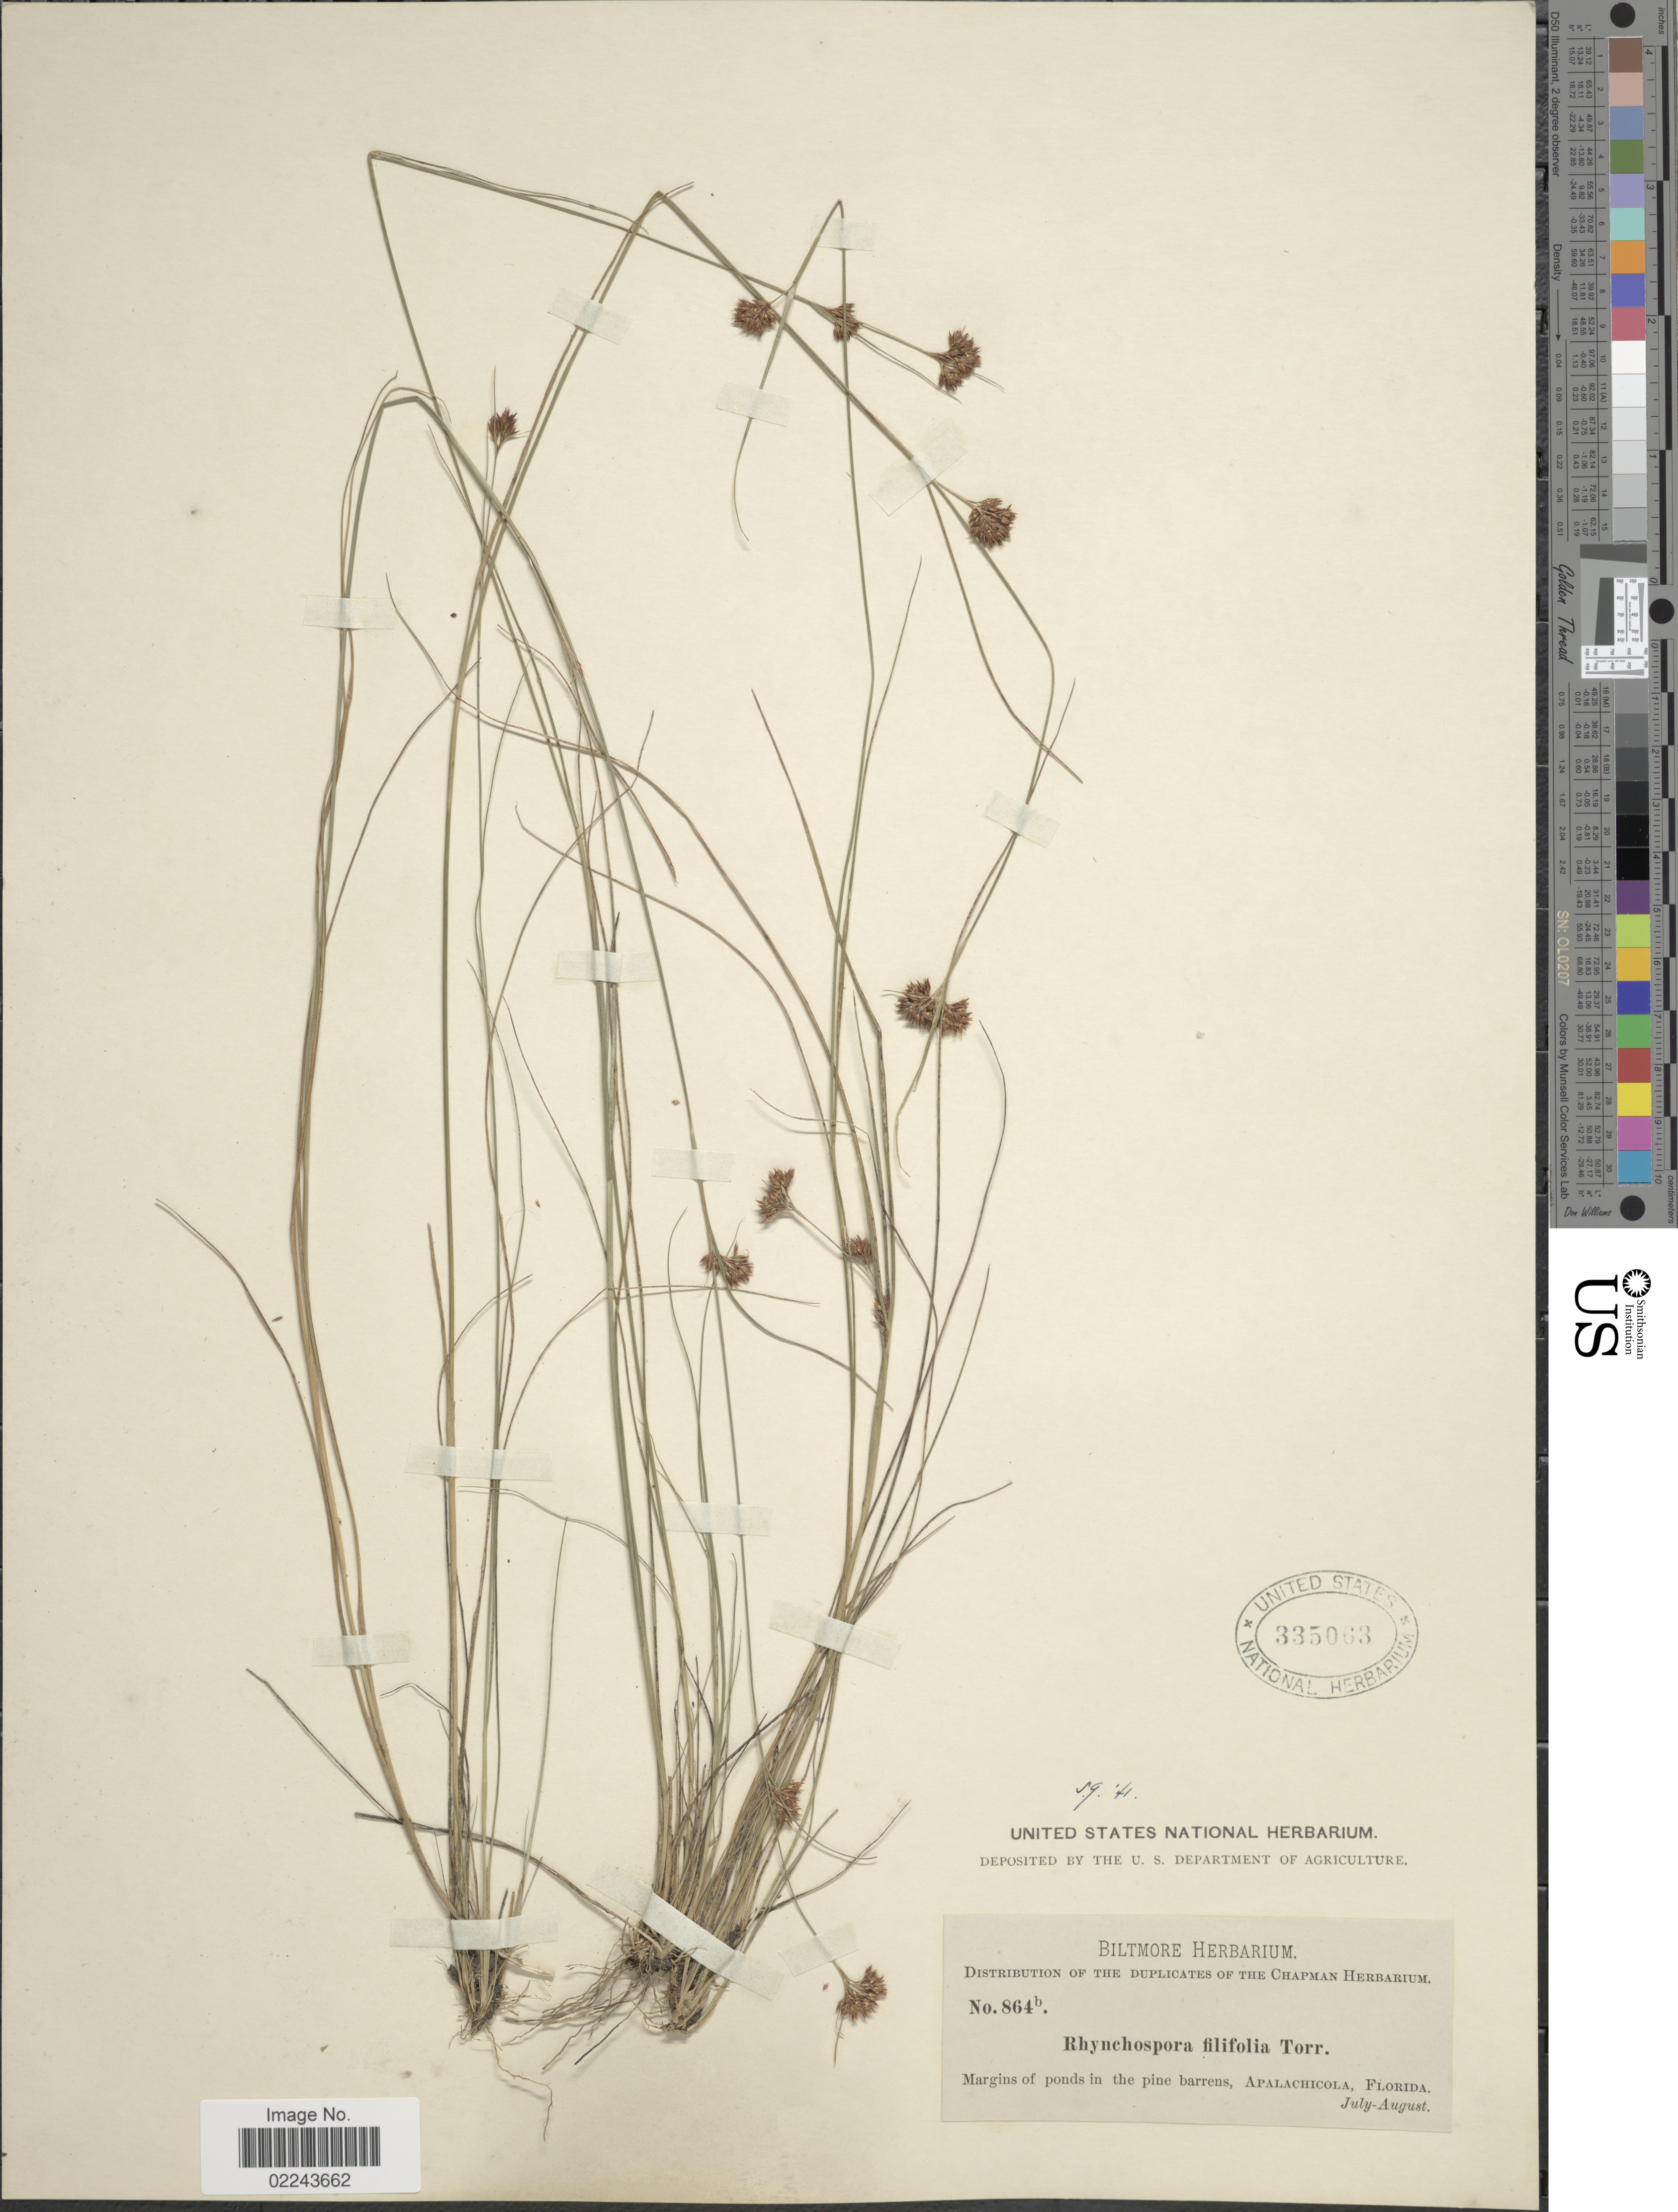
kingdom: Plantae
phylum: Tracheophyta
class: Liliopsida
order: Poales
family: Cyperaceae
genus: Rhynchospora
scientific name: Rhynchospora filifolia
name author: A. Gray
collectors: ex herb. Biltmore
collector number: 864b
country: United States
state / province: Florida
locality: Apalachicola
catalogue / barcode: US 335063